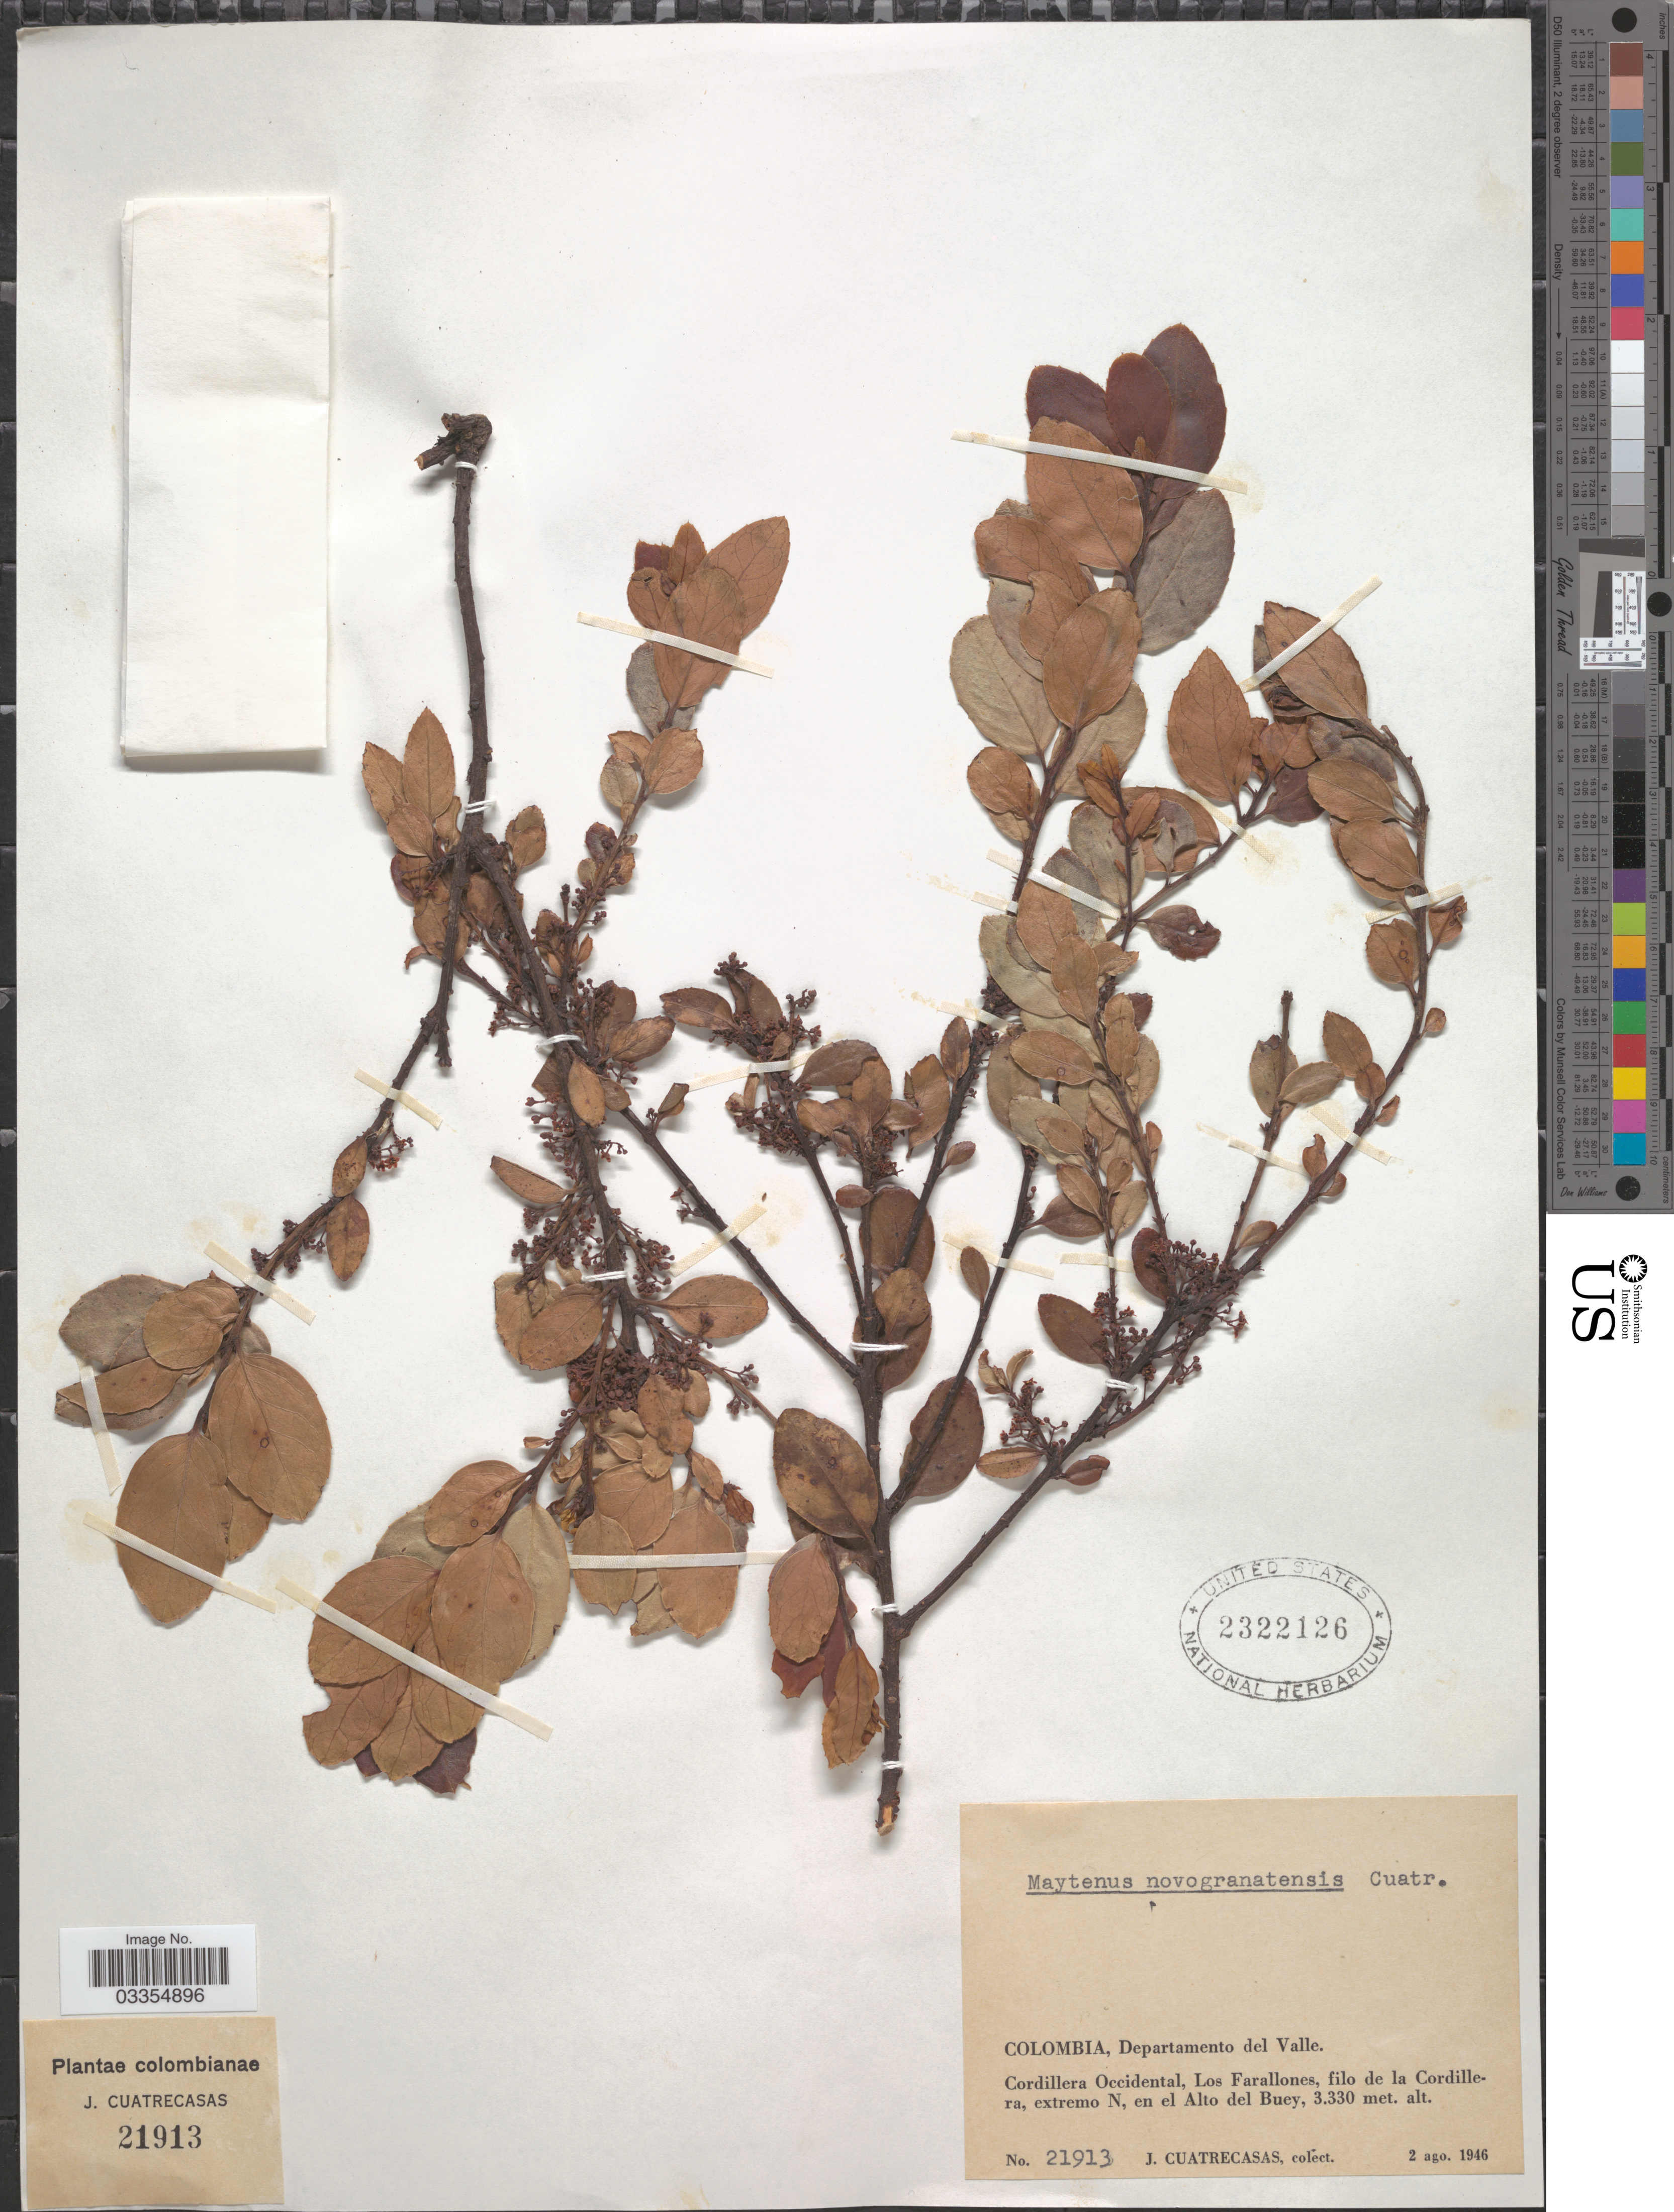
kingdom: Plantae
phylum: Tracheophyta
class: Magnoliopsida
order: Celastrales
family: Celastraceae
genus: Maytenus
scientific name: Maytenus novogranatensis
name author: Cuatrec.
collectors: J. Cuatrecasas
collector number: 21913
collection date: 1946-08-02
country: Colombia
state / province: Valle del Cauca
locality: Departamento del Valle. Cordillera Occidental, Los Farallones, filo de la Cordillera, extremo N, en el Alto del Buey.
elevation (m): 3330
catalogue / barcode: US 2322126